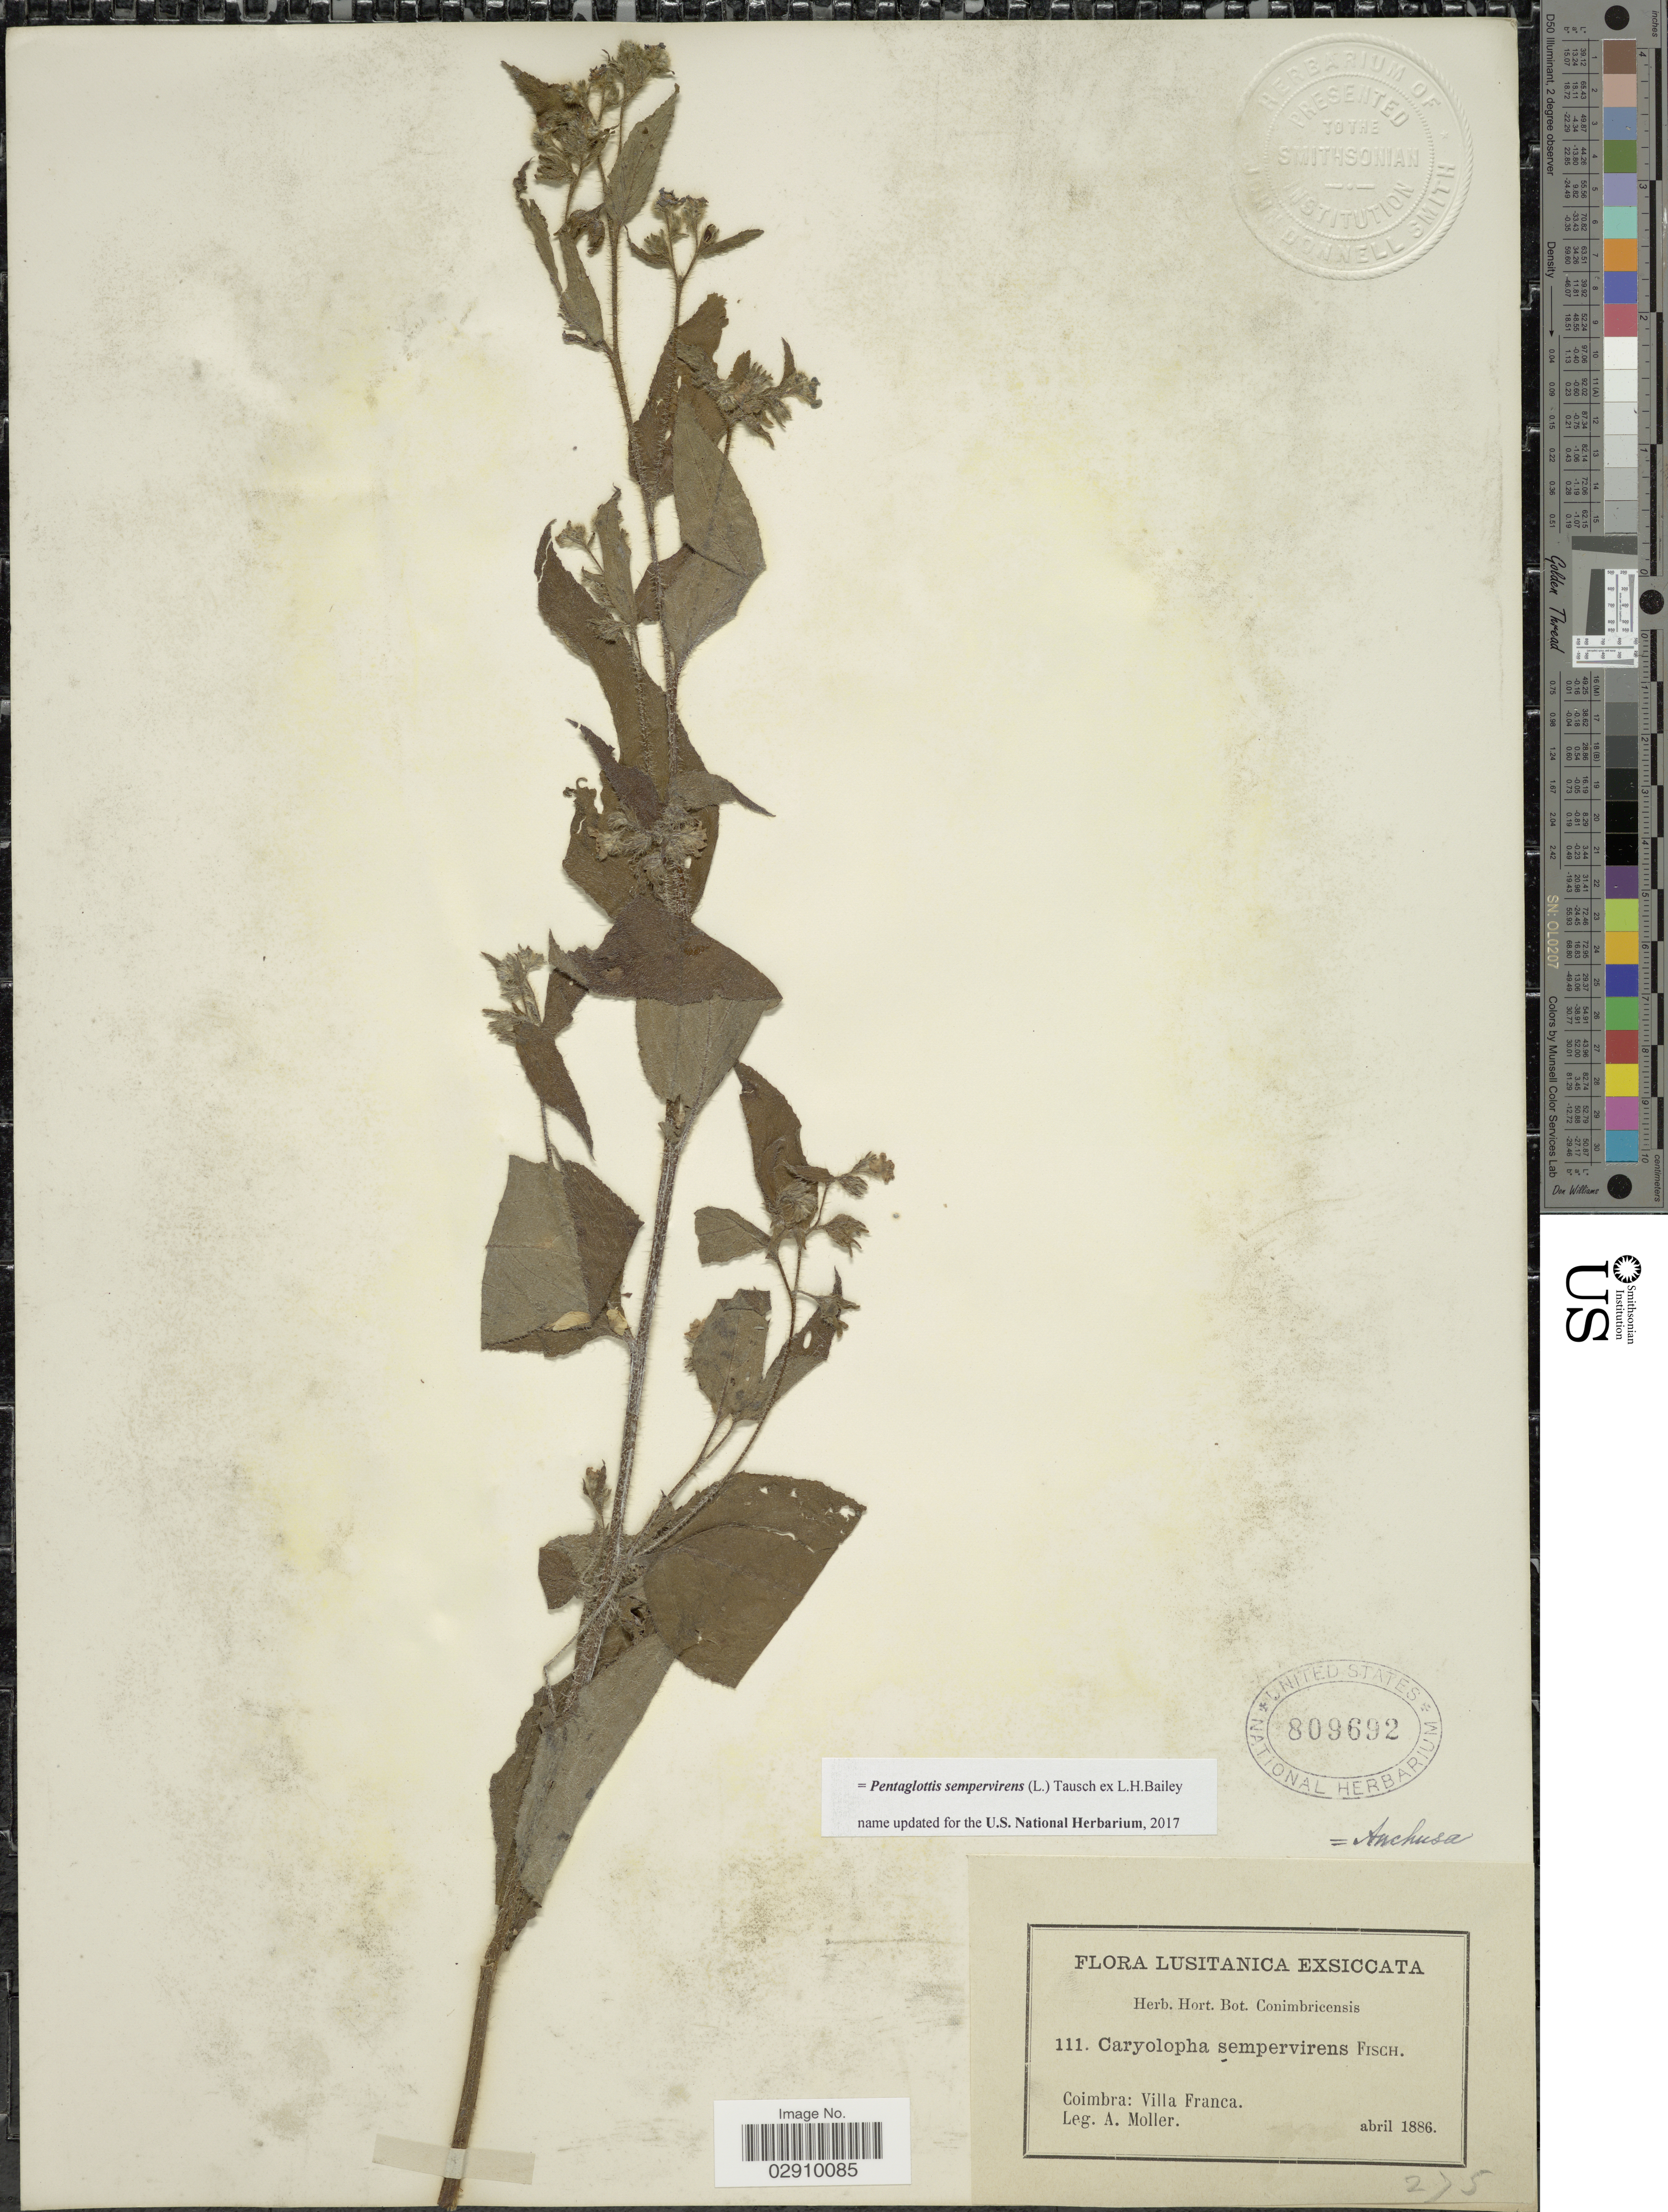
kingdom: Plantae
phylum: Tracheophyta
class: Magnoliopsida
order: Boraginales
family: Boraginaceae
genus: Pentaglottis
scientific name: Pentaglottis sempervirens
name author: (L.) Tausch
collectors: A. Moller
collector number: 111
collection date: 1886-04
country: Portugal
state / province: Coimbra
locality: Coimbra: Villa Franca, Lusitanica.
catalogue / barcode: US 809692